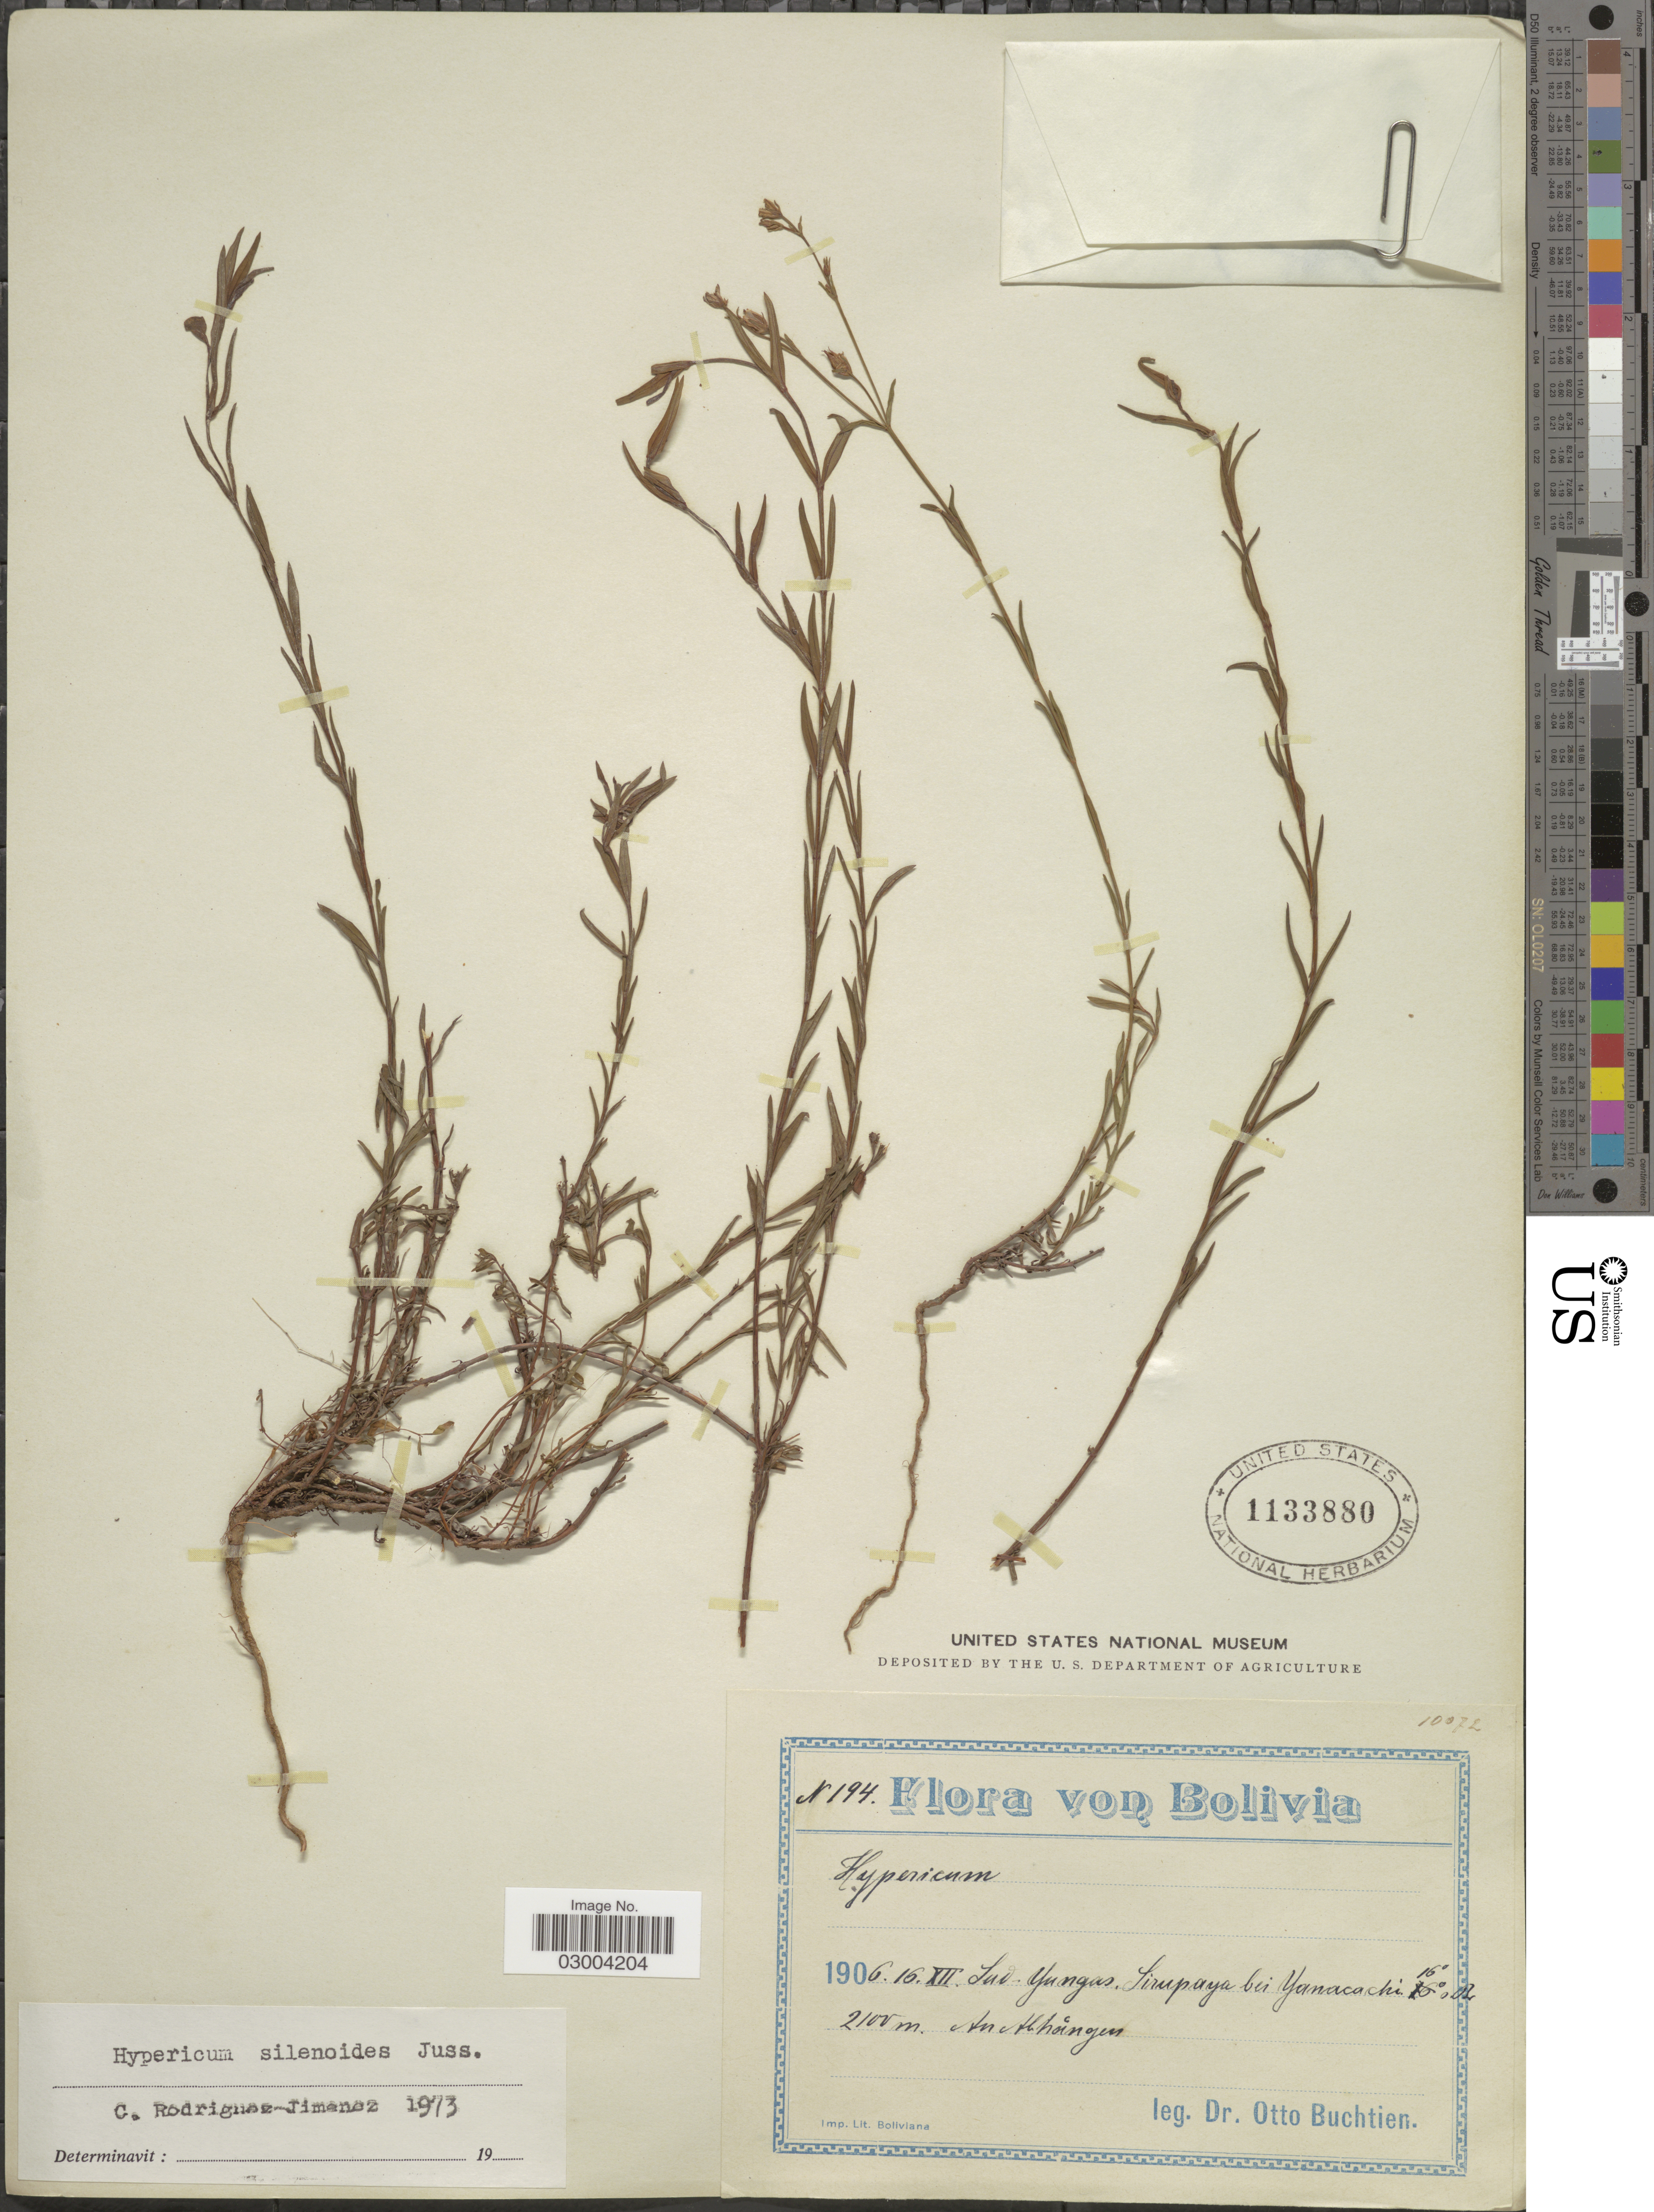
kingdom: Plantae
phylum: Tracheophyta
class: Magnoliopsida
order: Malpighiales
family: Hypericaceae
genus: Hypericum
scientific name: Hypericum silenoides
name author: Juss.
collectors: O. Buchtien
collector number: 194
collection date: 1906-12-16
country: Bolivia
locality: Sud-Yungas, Sirupaya bei Yanacachi.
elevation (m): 2100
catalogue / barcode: US 1133880